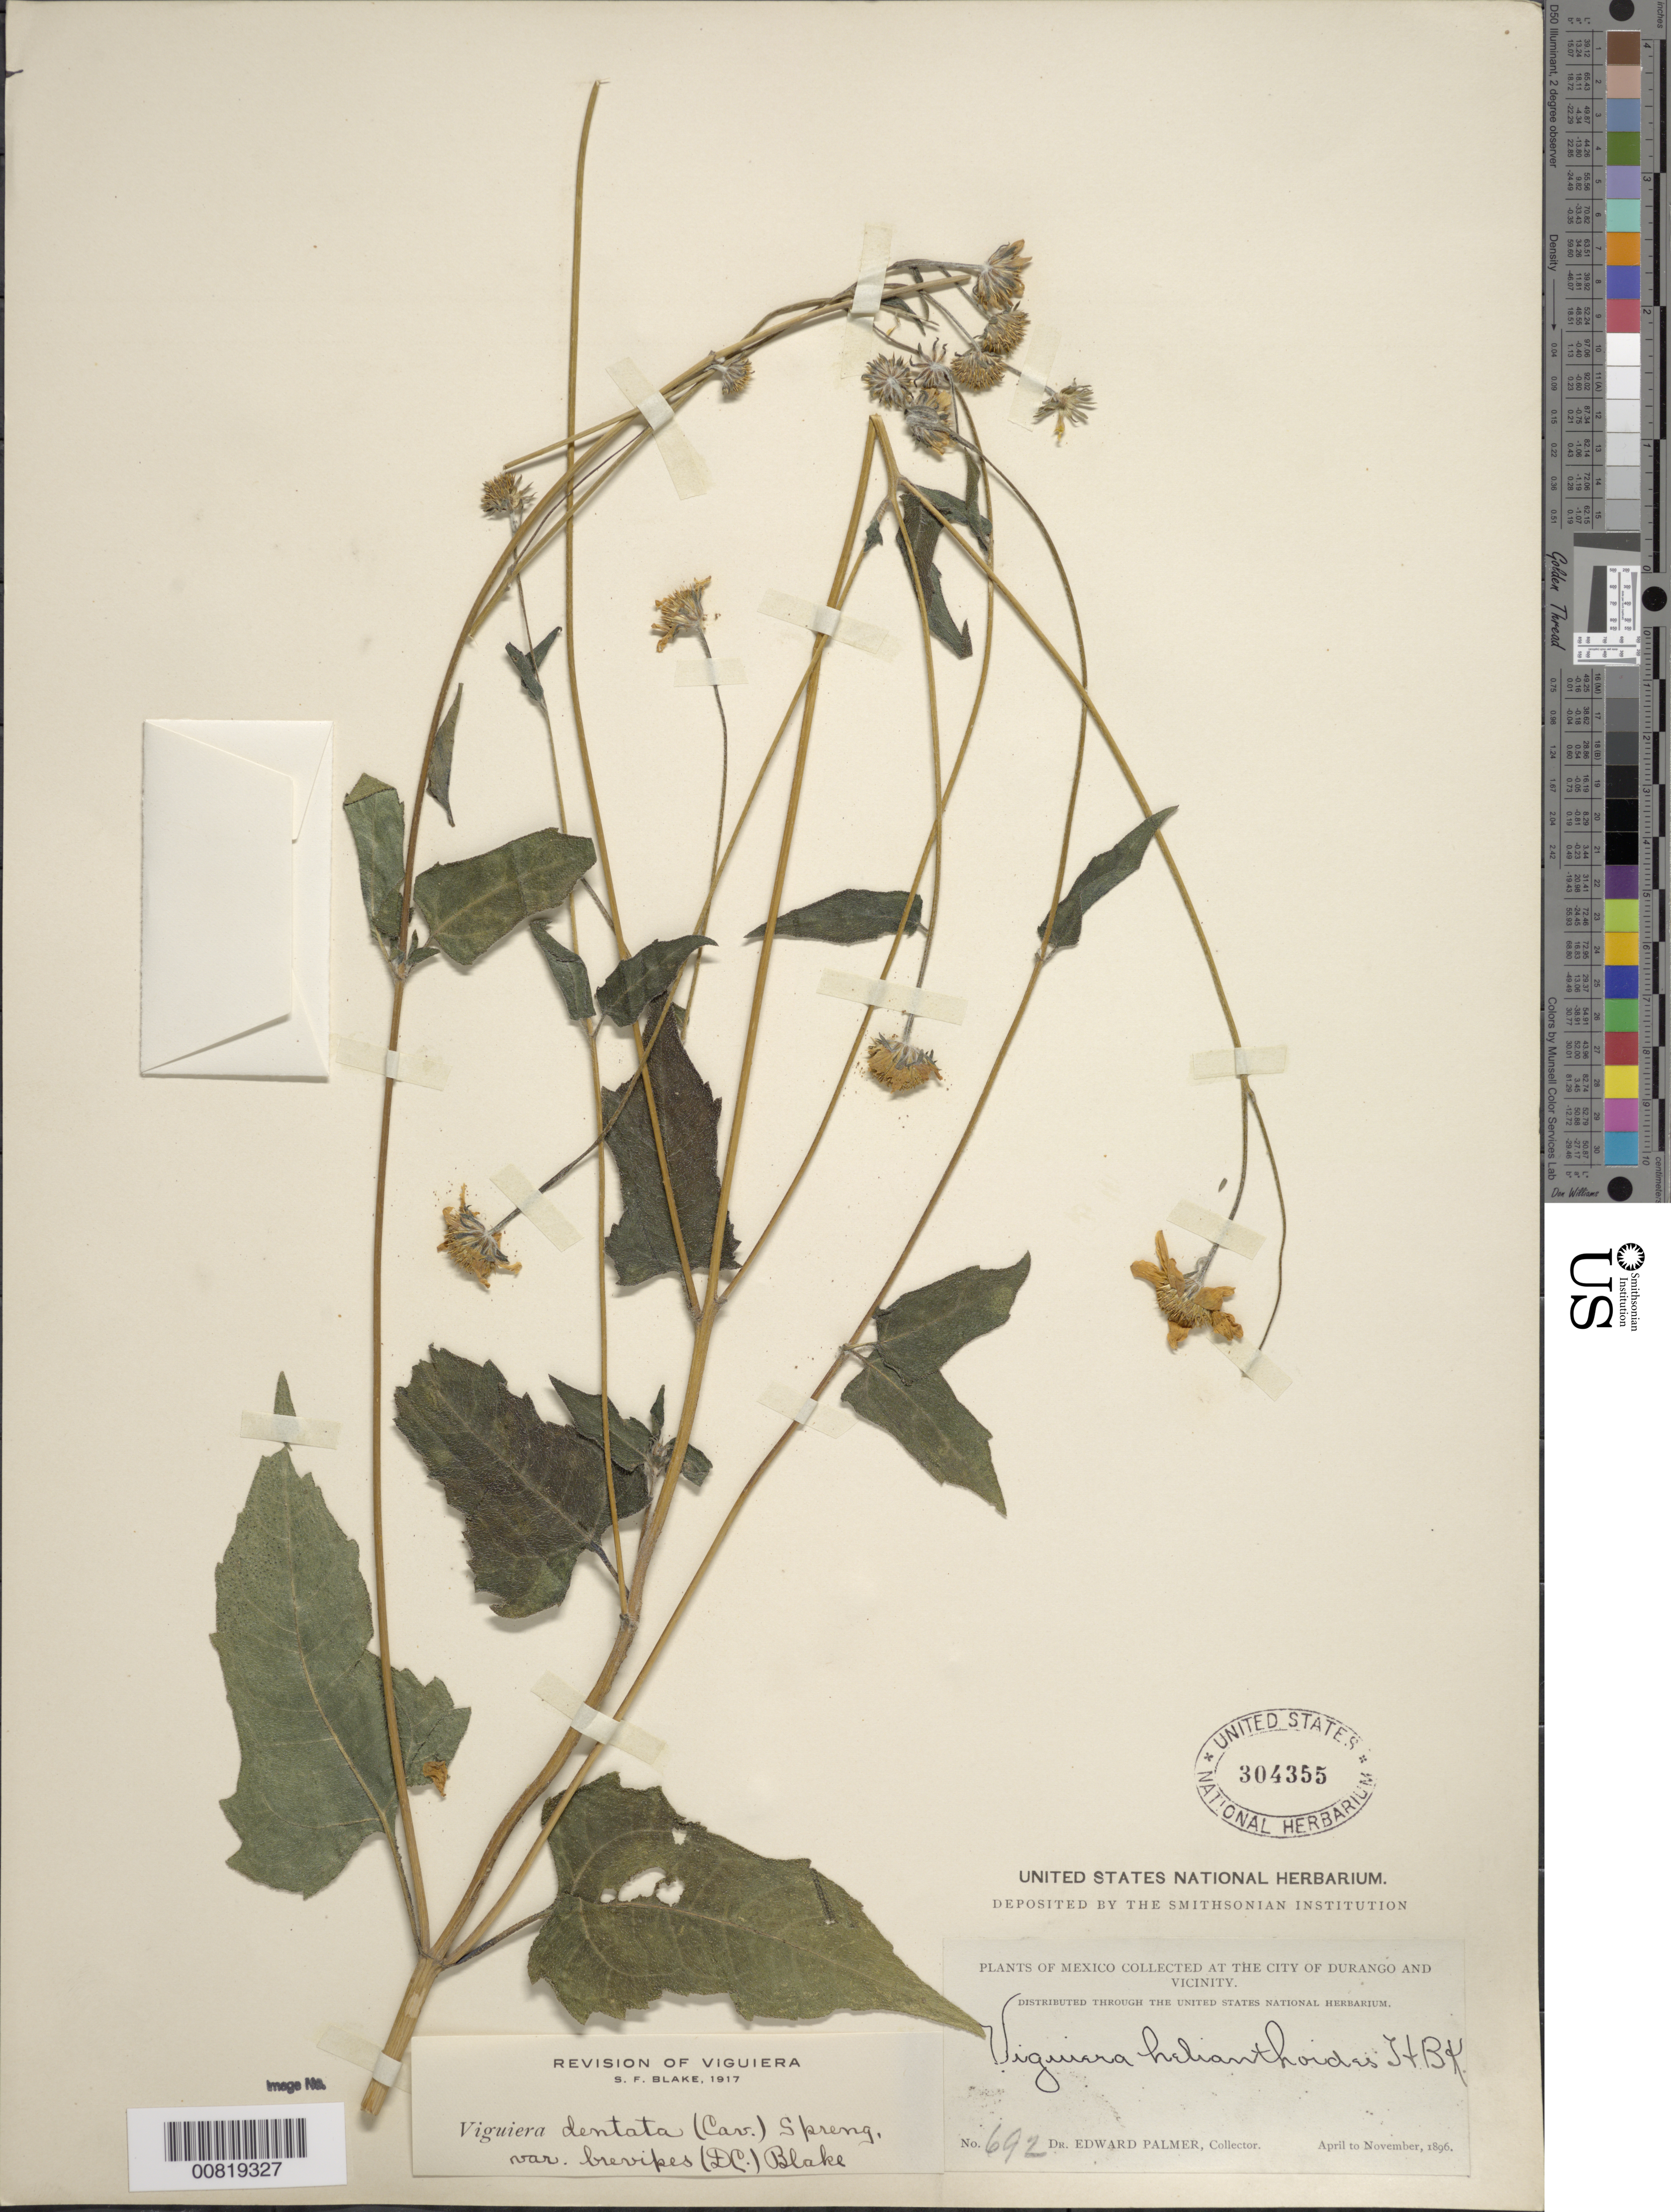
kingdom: Plantae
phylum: Tracheophyta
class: Magnoliopsida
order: Asterales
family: Asteraceae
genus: Viguiera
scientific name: Viguiera dentata var. brevipes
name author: (DC.) S.F. Blake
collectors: E. Palmer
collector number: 692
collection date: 1896-04/1896-11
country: Mexico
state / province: Durango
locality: At the City of Durango and Vicinity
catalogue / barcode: US 304355